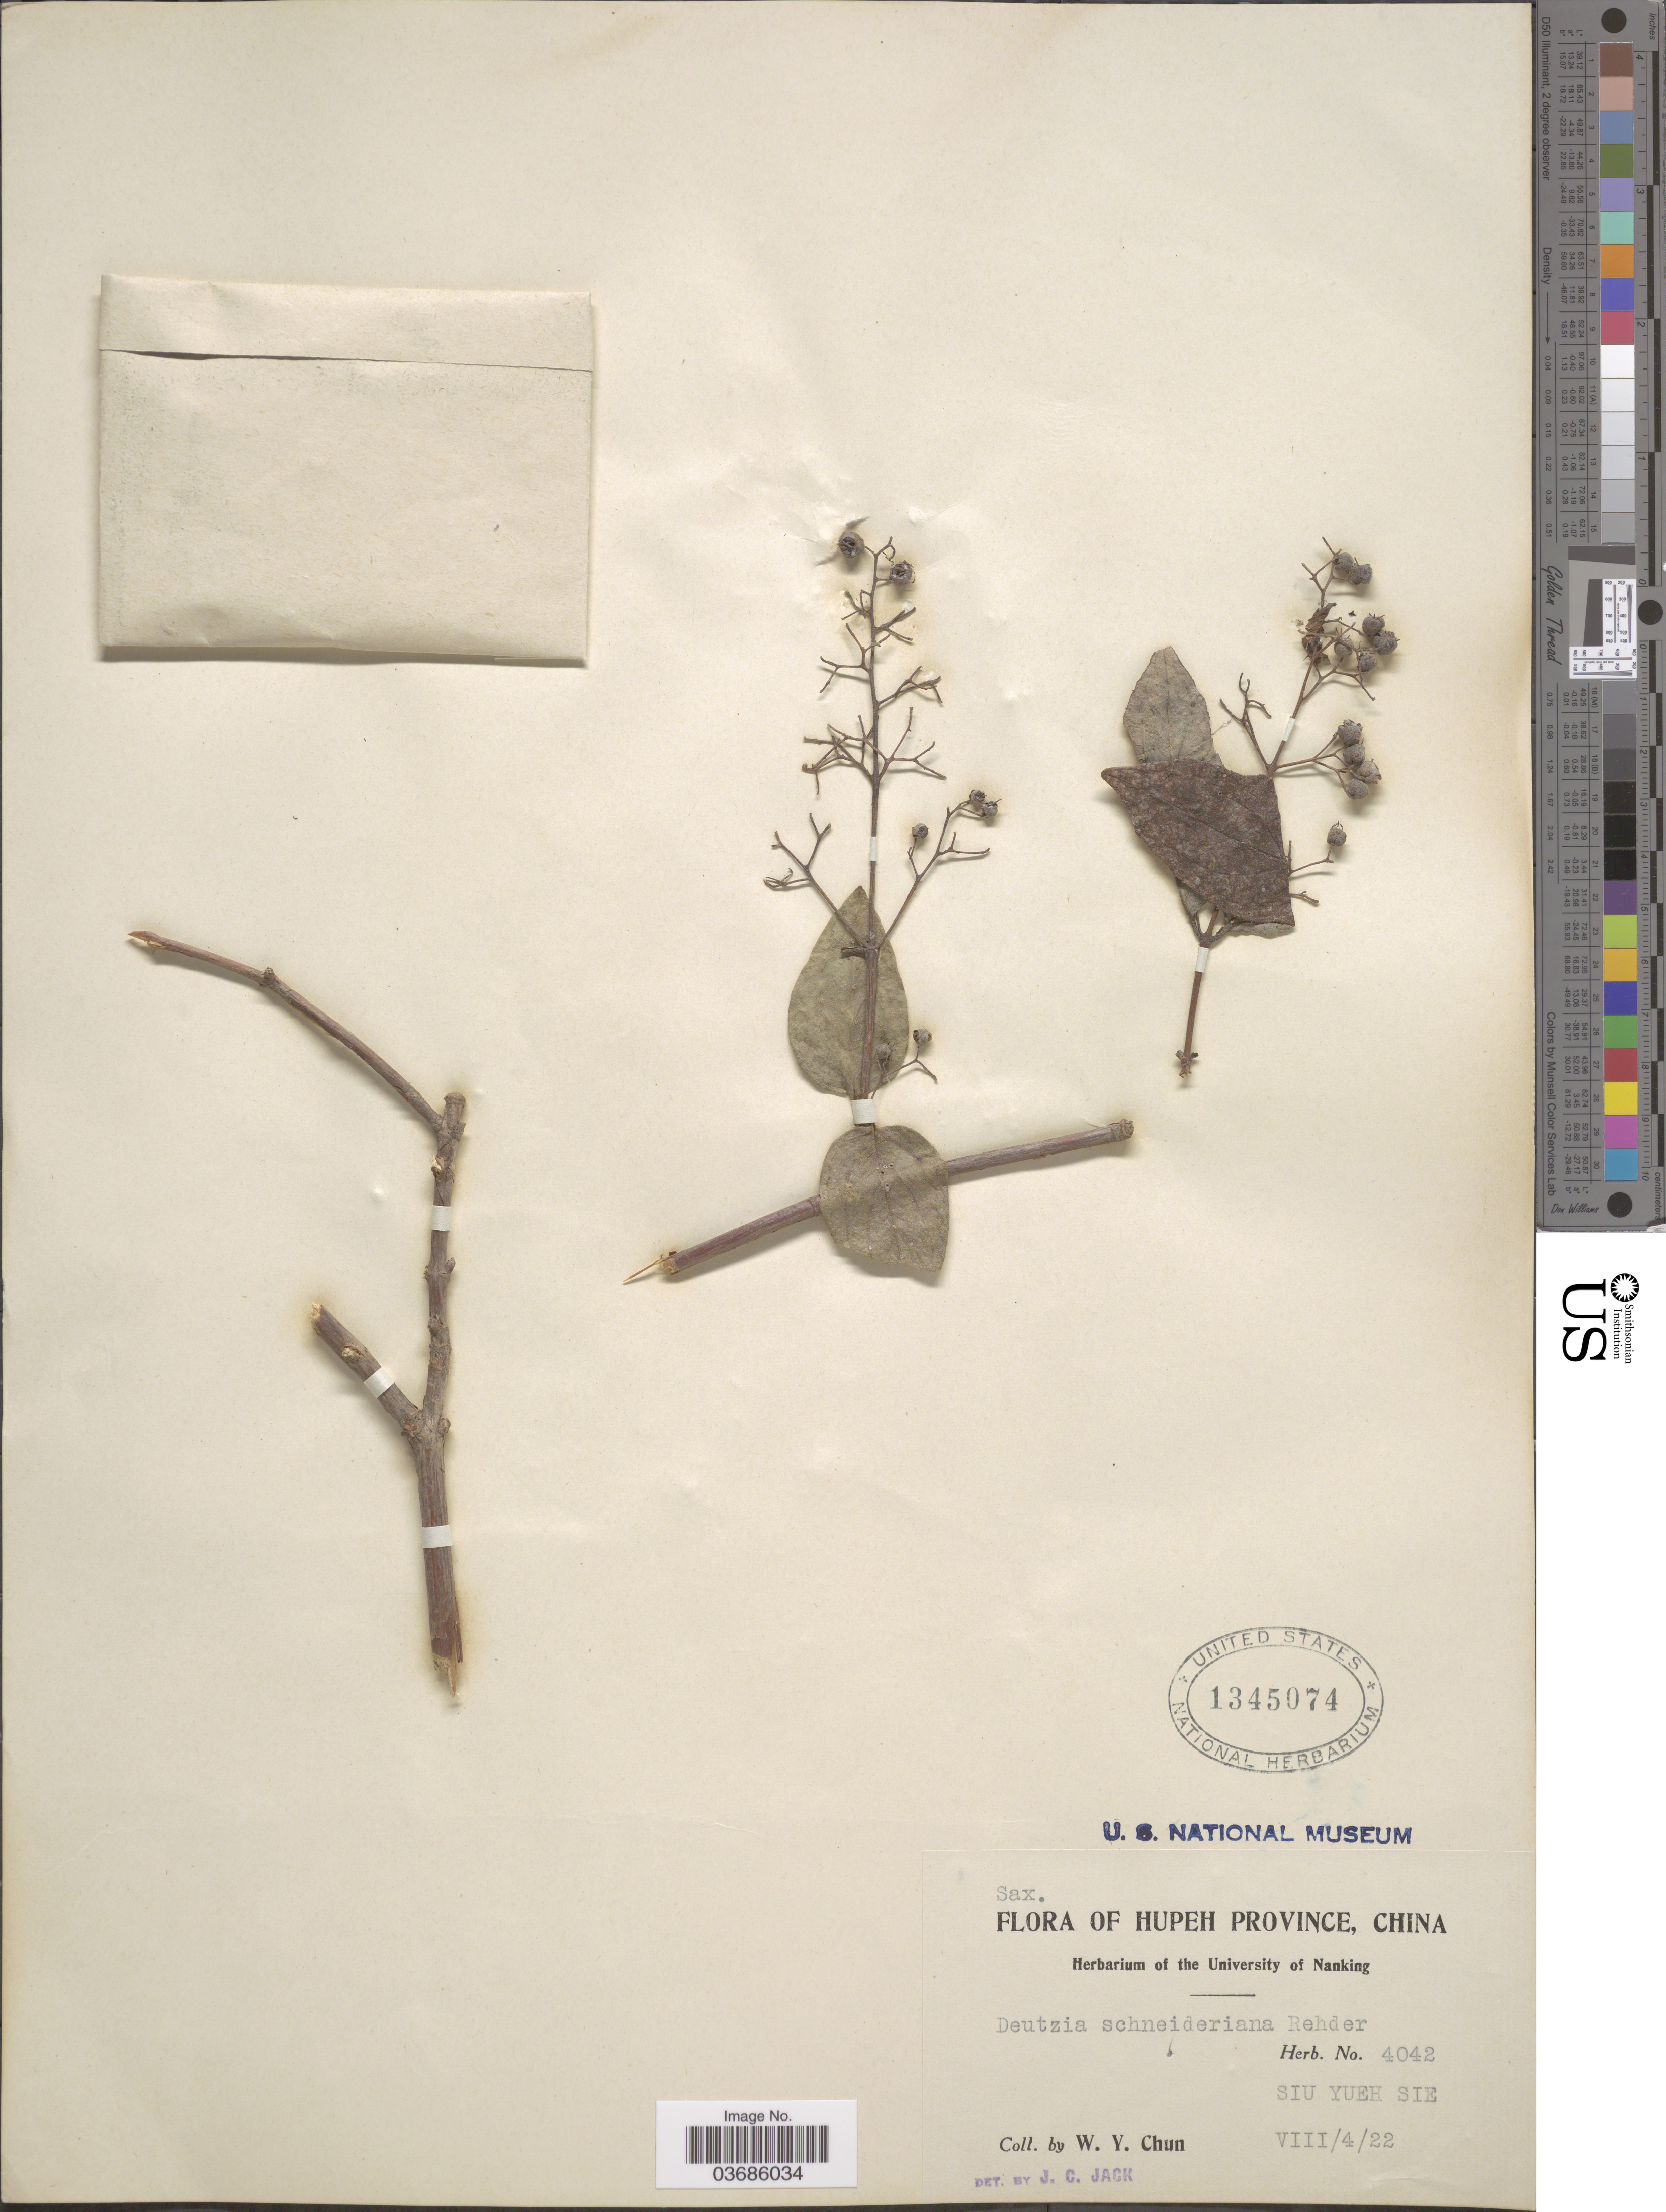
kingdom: Plantae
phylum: Tracheophyta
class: Magnoliopsida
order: Cornales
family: Hydrangeaceae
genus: Deutzia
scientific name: Deutzia schneideriana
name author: Rehder in Sarg.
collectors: W. Y. Chun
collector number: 4042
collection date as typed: Transcribed d/m/y: 4/8/22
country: China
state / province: Hubei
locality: Hupeh Province. Siu Yueh Sie.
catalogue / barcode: US 1345074